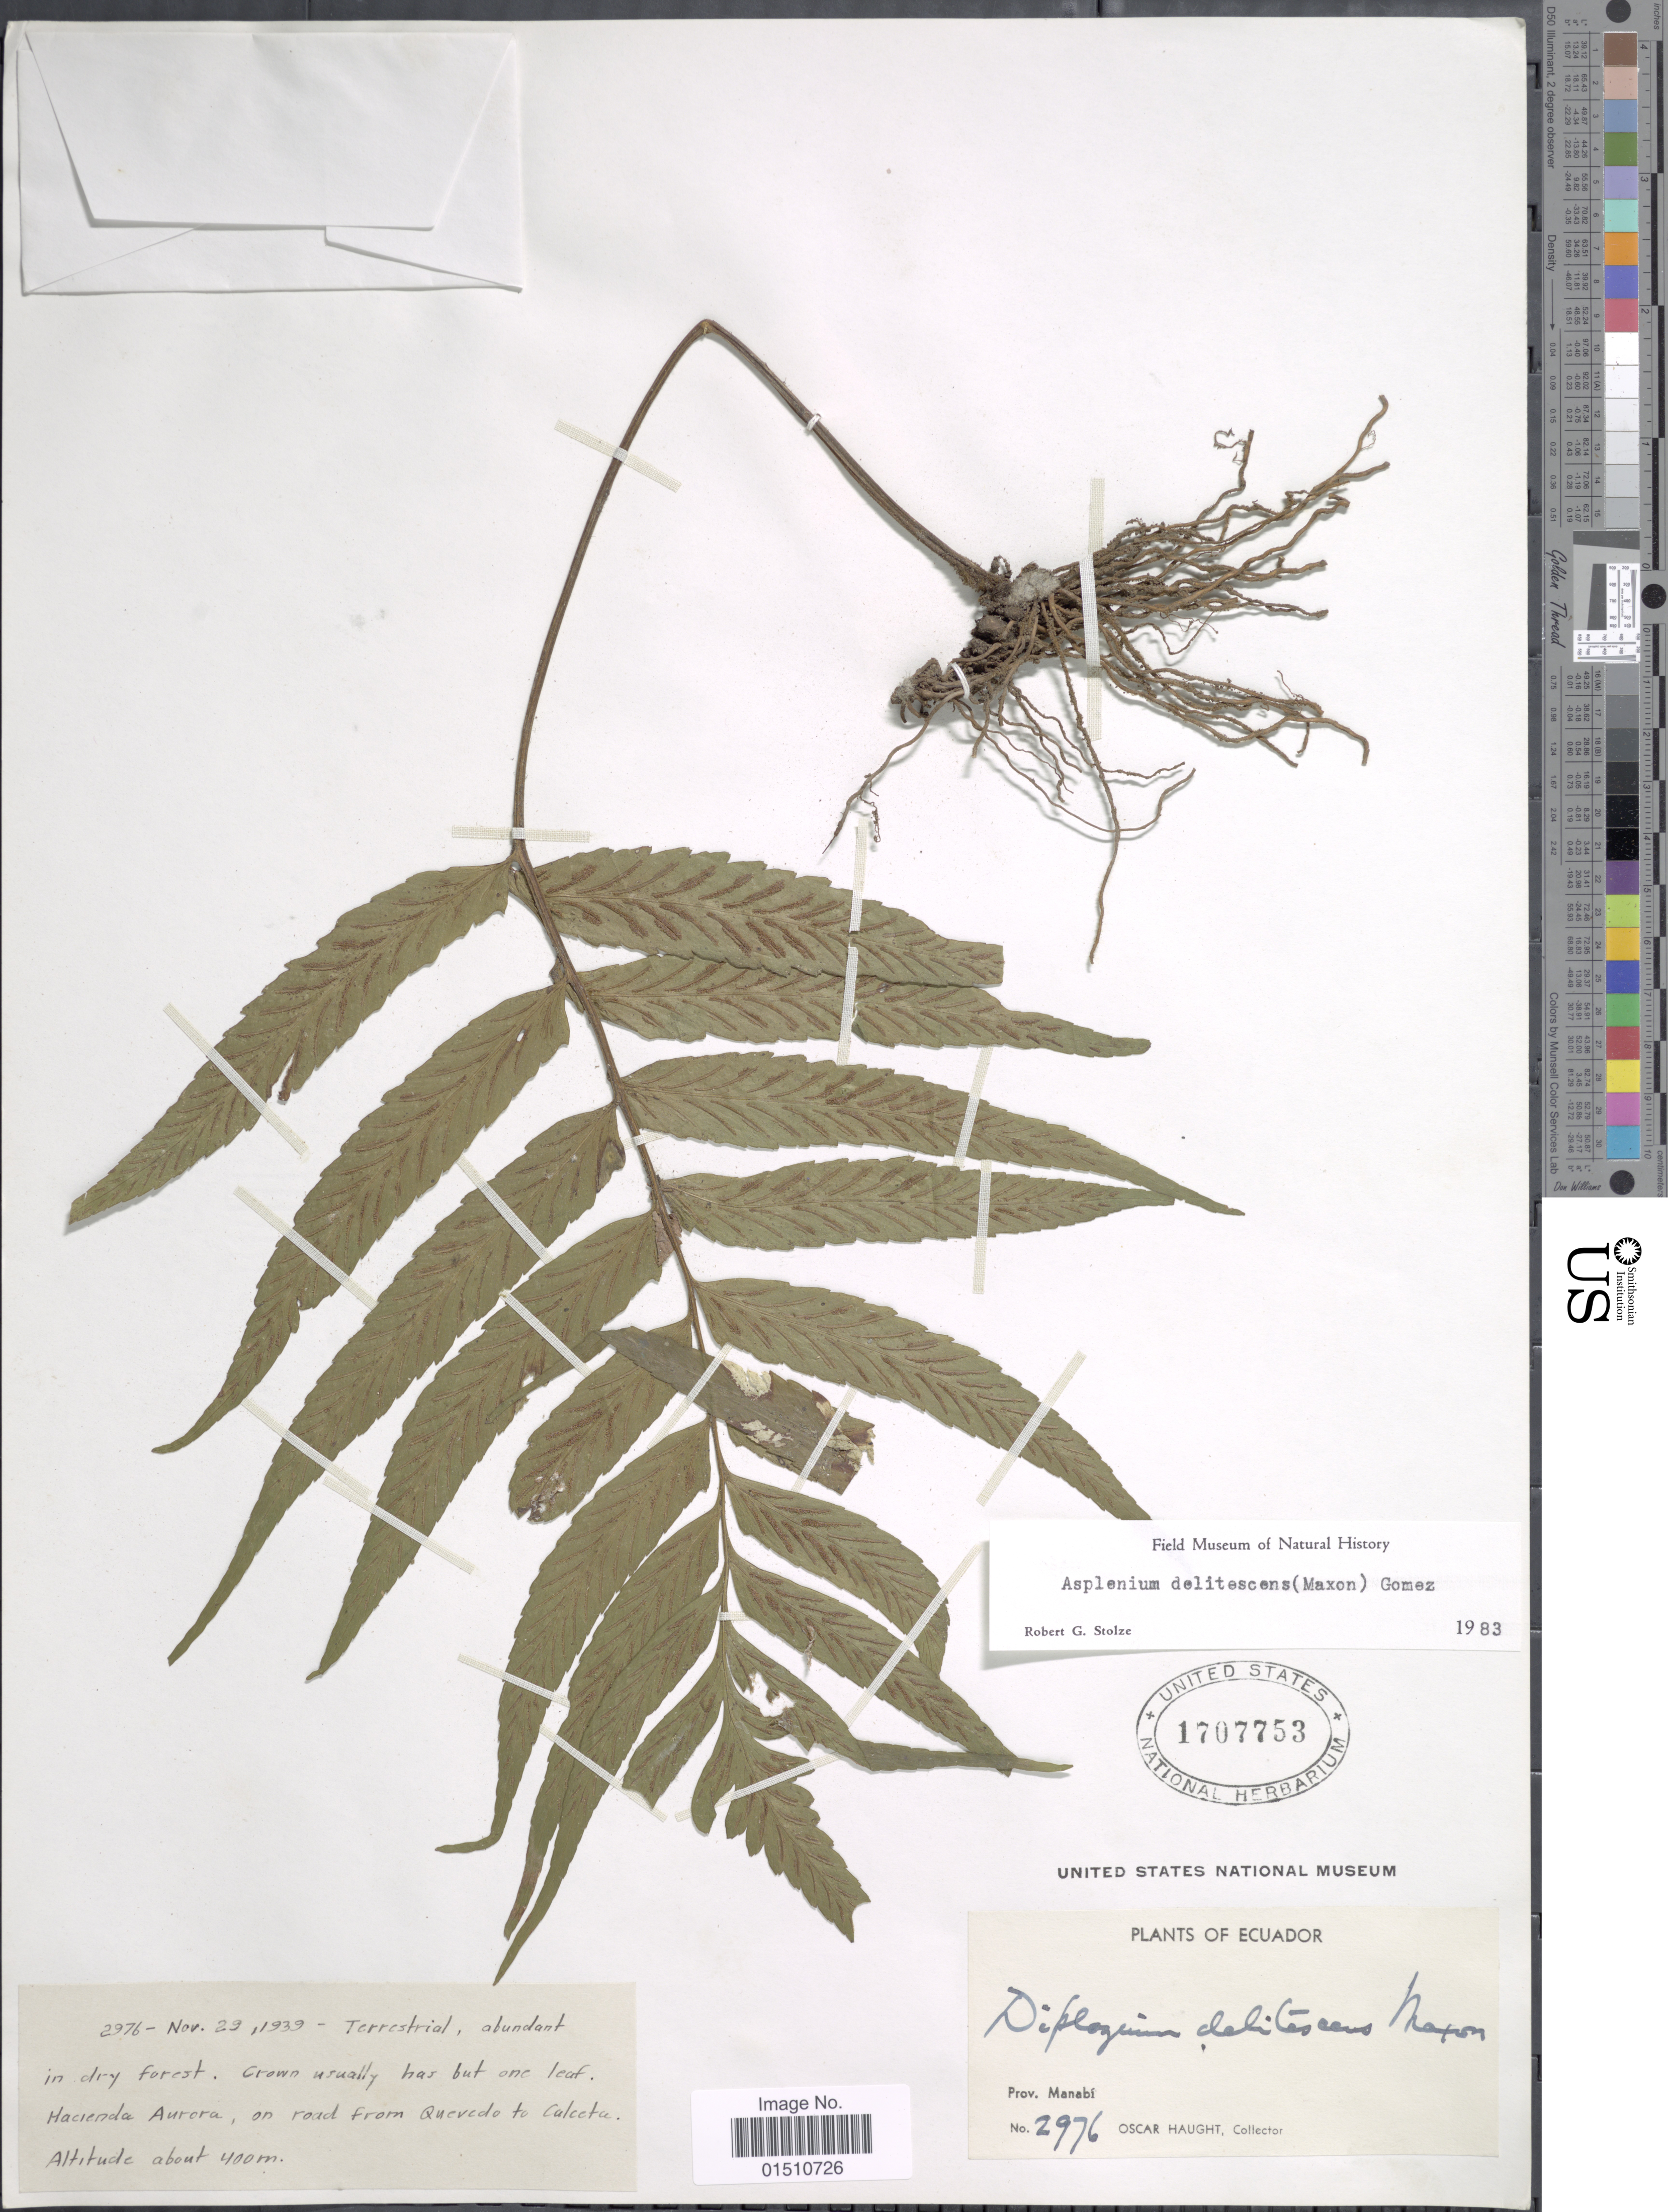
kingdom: Plantae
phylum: Tracheophyta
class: Polypodiopsida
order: Polypodiales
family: Aspleniaceae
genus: Asplenium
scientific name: Asplenium delitescens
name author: (Maxon) L.D. Gómez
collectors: O. L. Haught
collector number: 2976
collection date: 1939-11-29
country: Ecuador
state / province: Manabí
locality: Ecuador, Pro. Manabi, Hacienda Aurora, on road from Quevedo to Calceta.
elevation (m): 400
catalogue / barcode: US 1707753